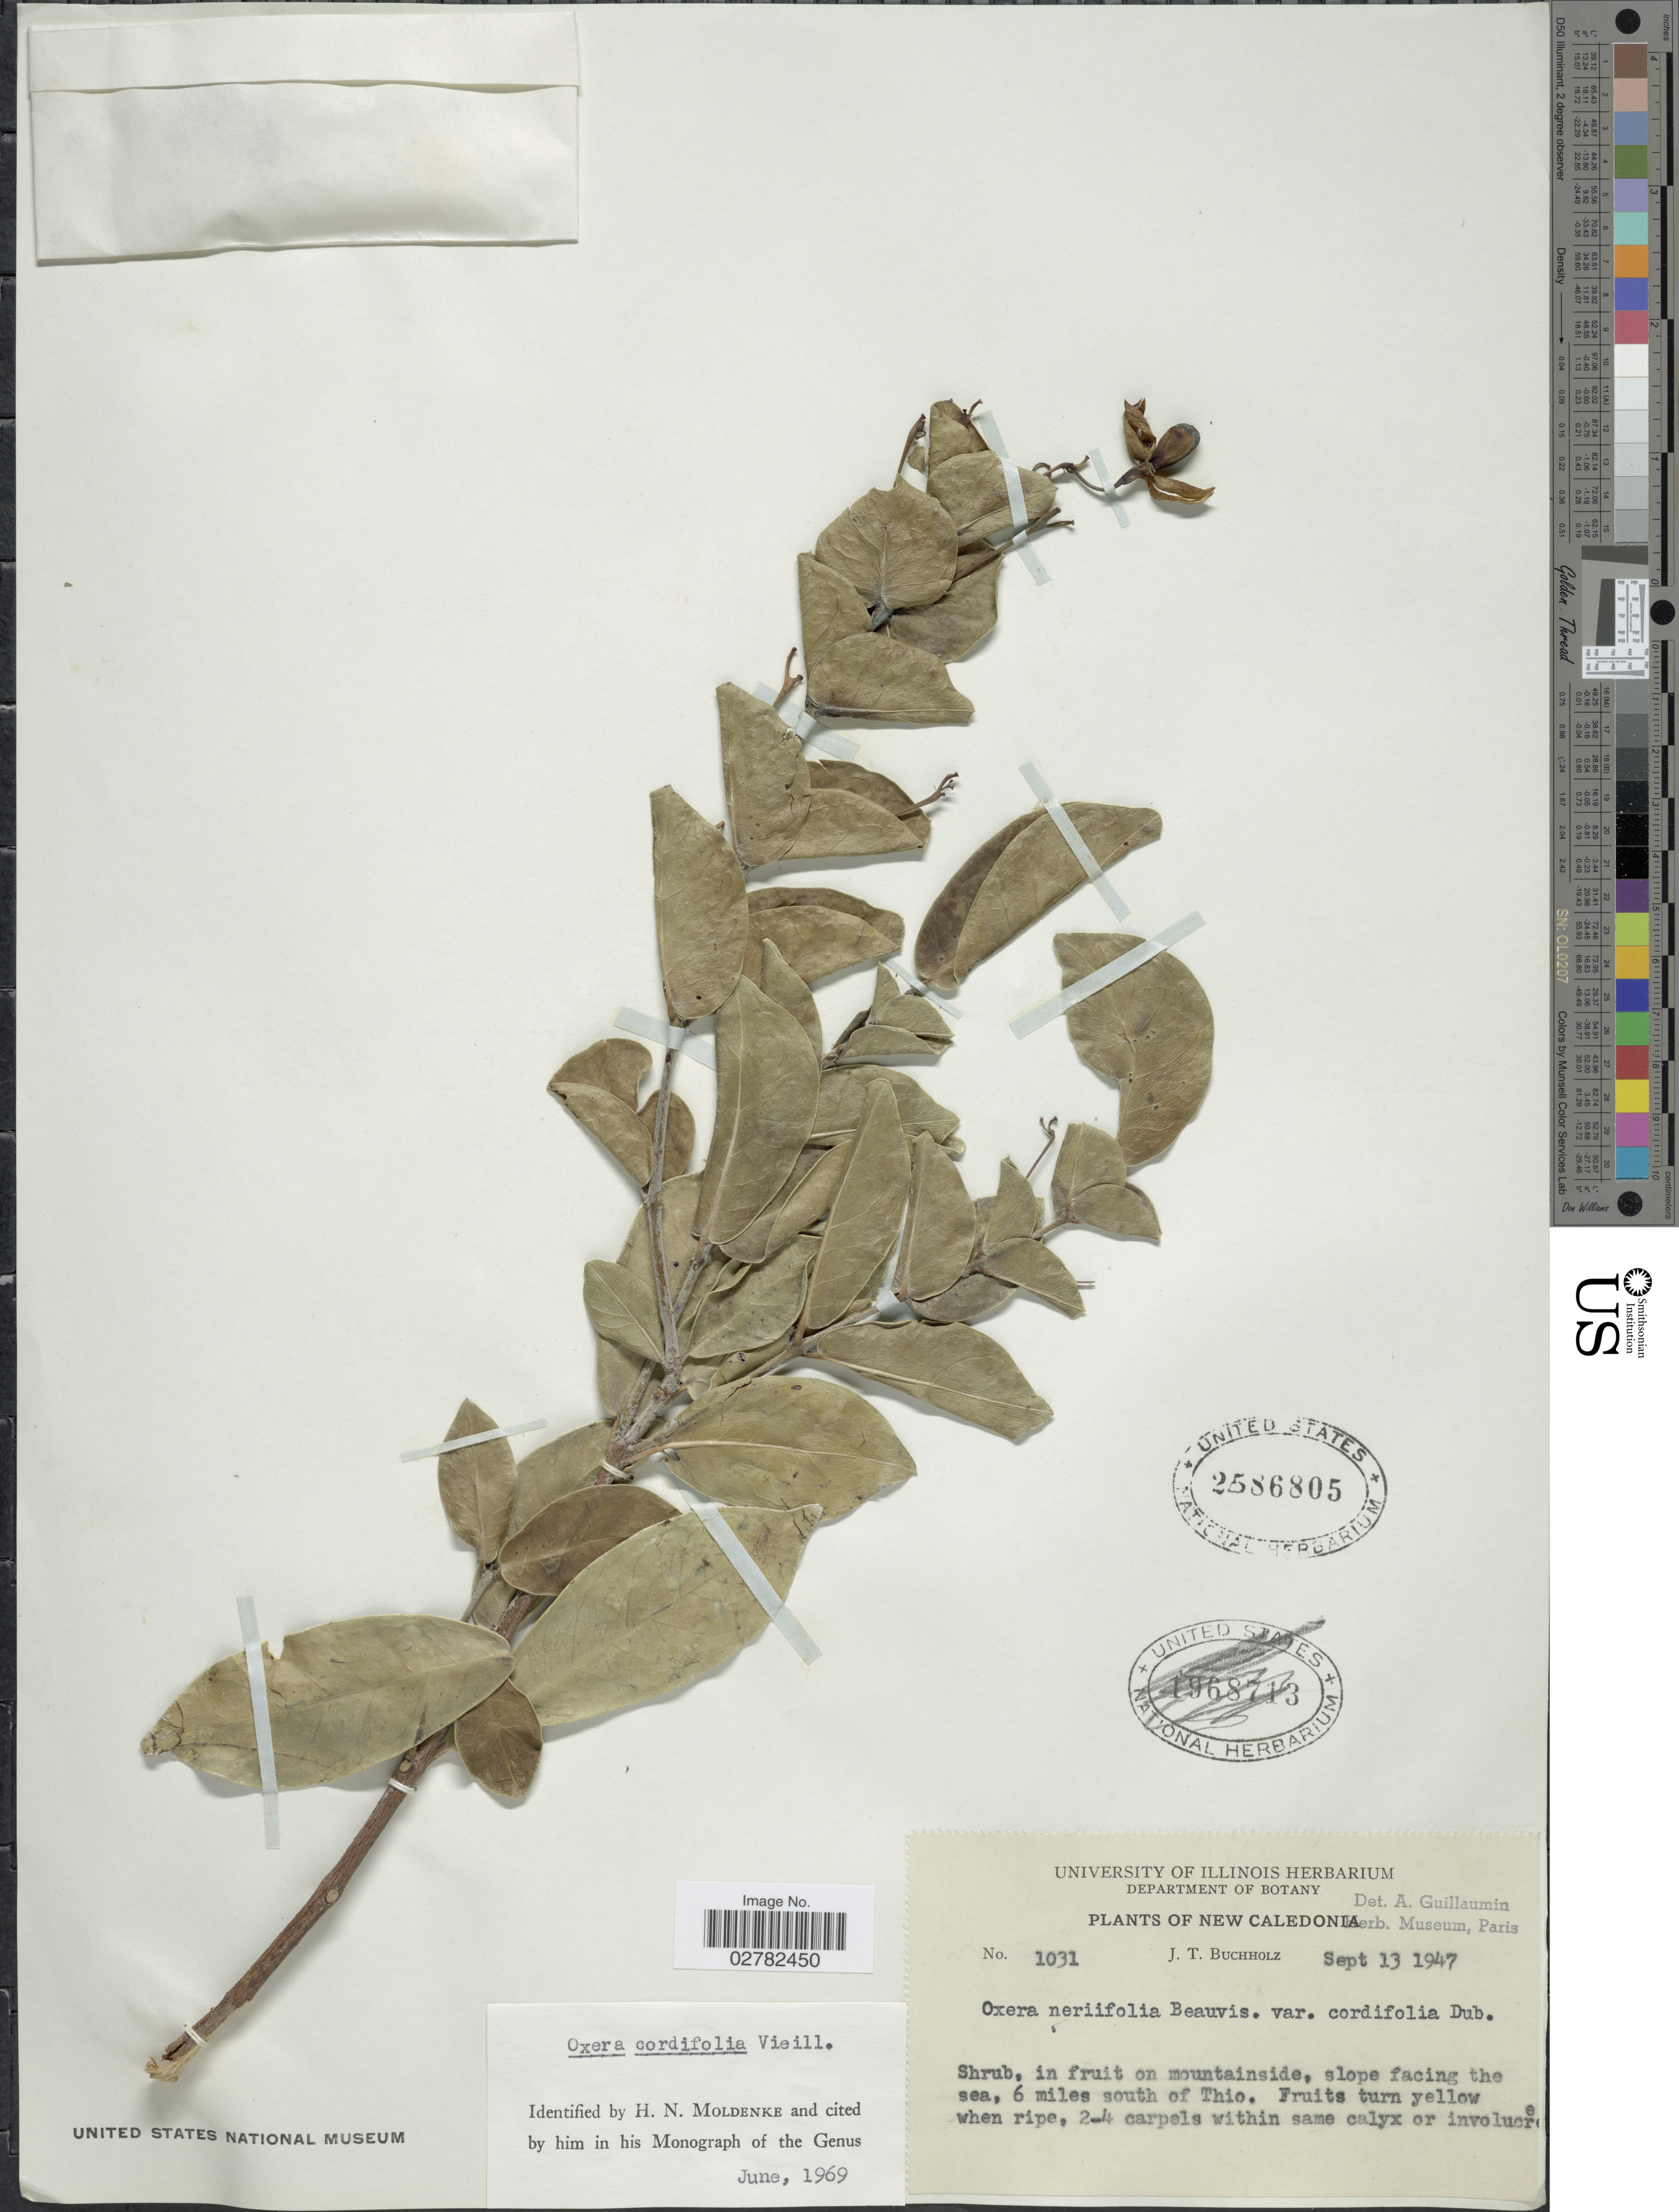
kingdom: Plantae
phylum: Tracheophyta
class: Magnoliopsida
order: Lamiales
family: Lamiaceae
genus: Oxera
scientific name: Oxera cordifolia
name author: Vieill.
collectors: J. T. Buchholz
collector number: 1031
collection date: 1947-09-13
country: New Caledonia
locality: Mountainside, slope facing the sea, 6 miles south of Thio.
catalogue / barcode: US 2586805